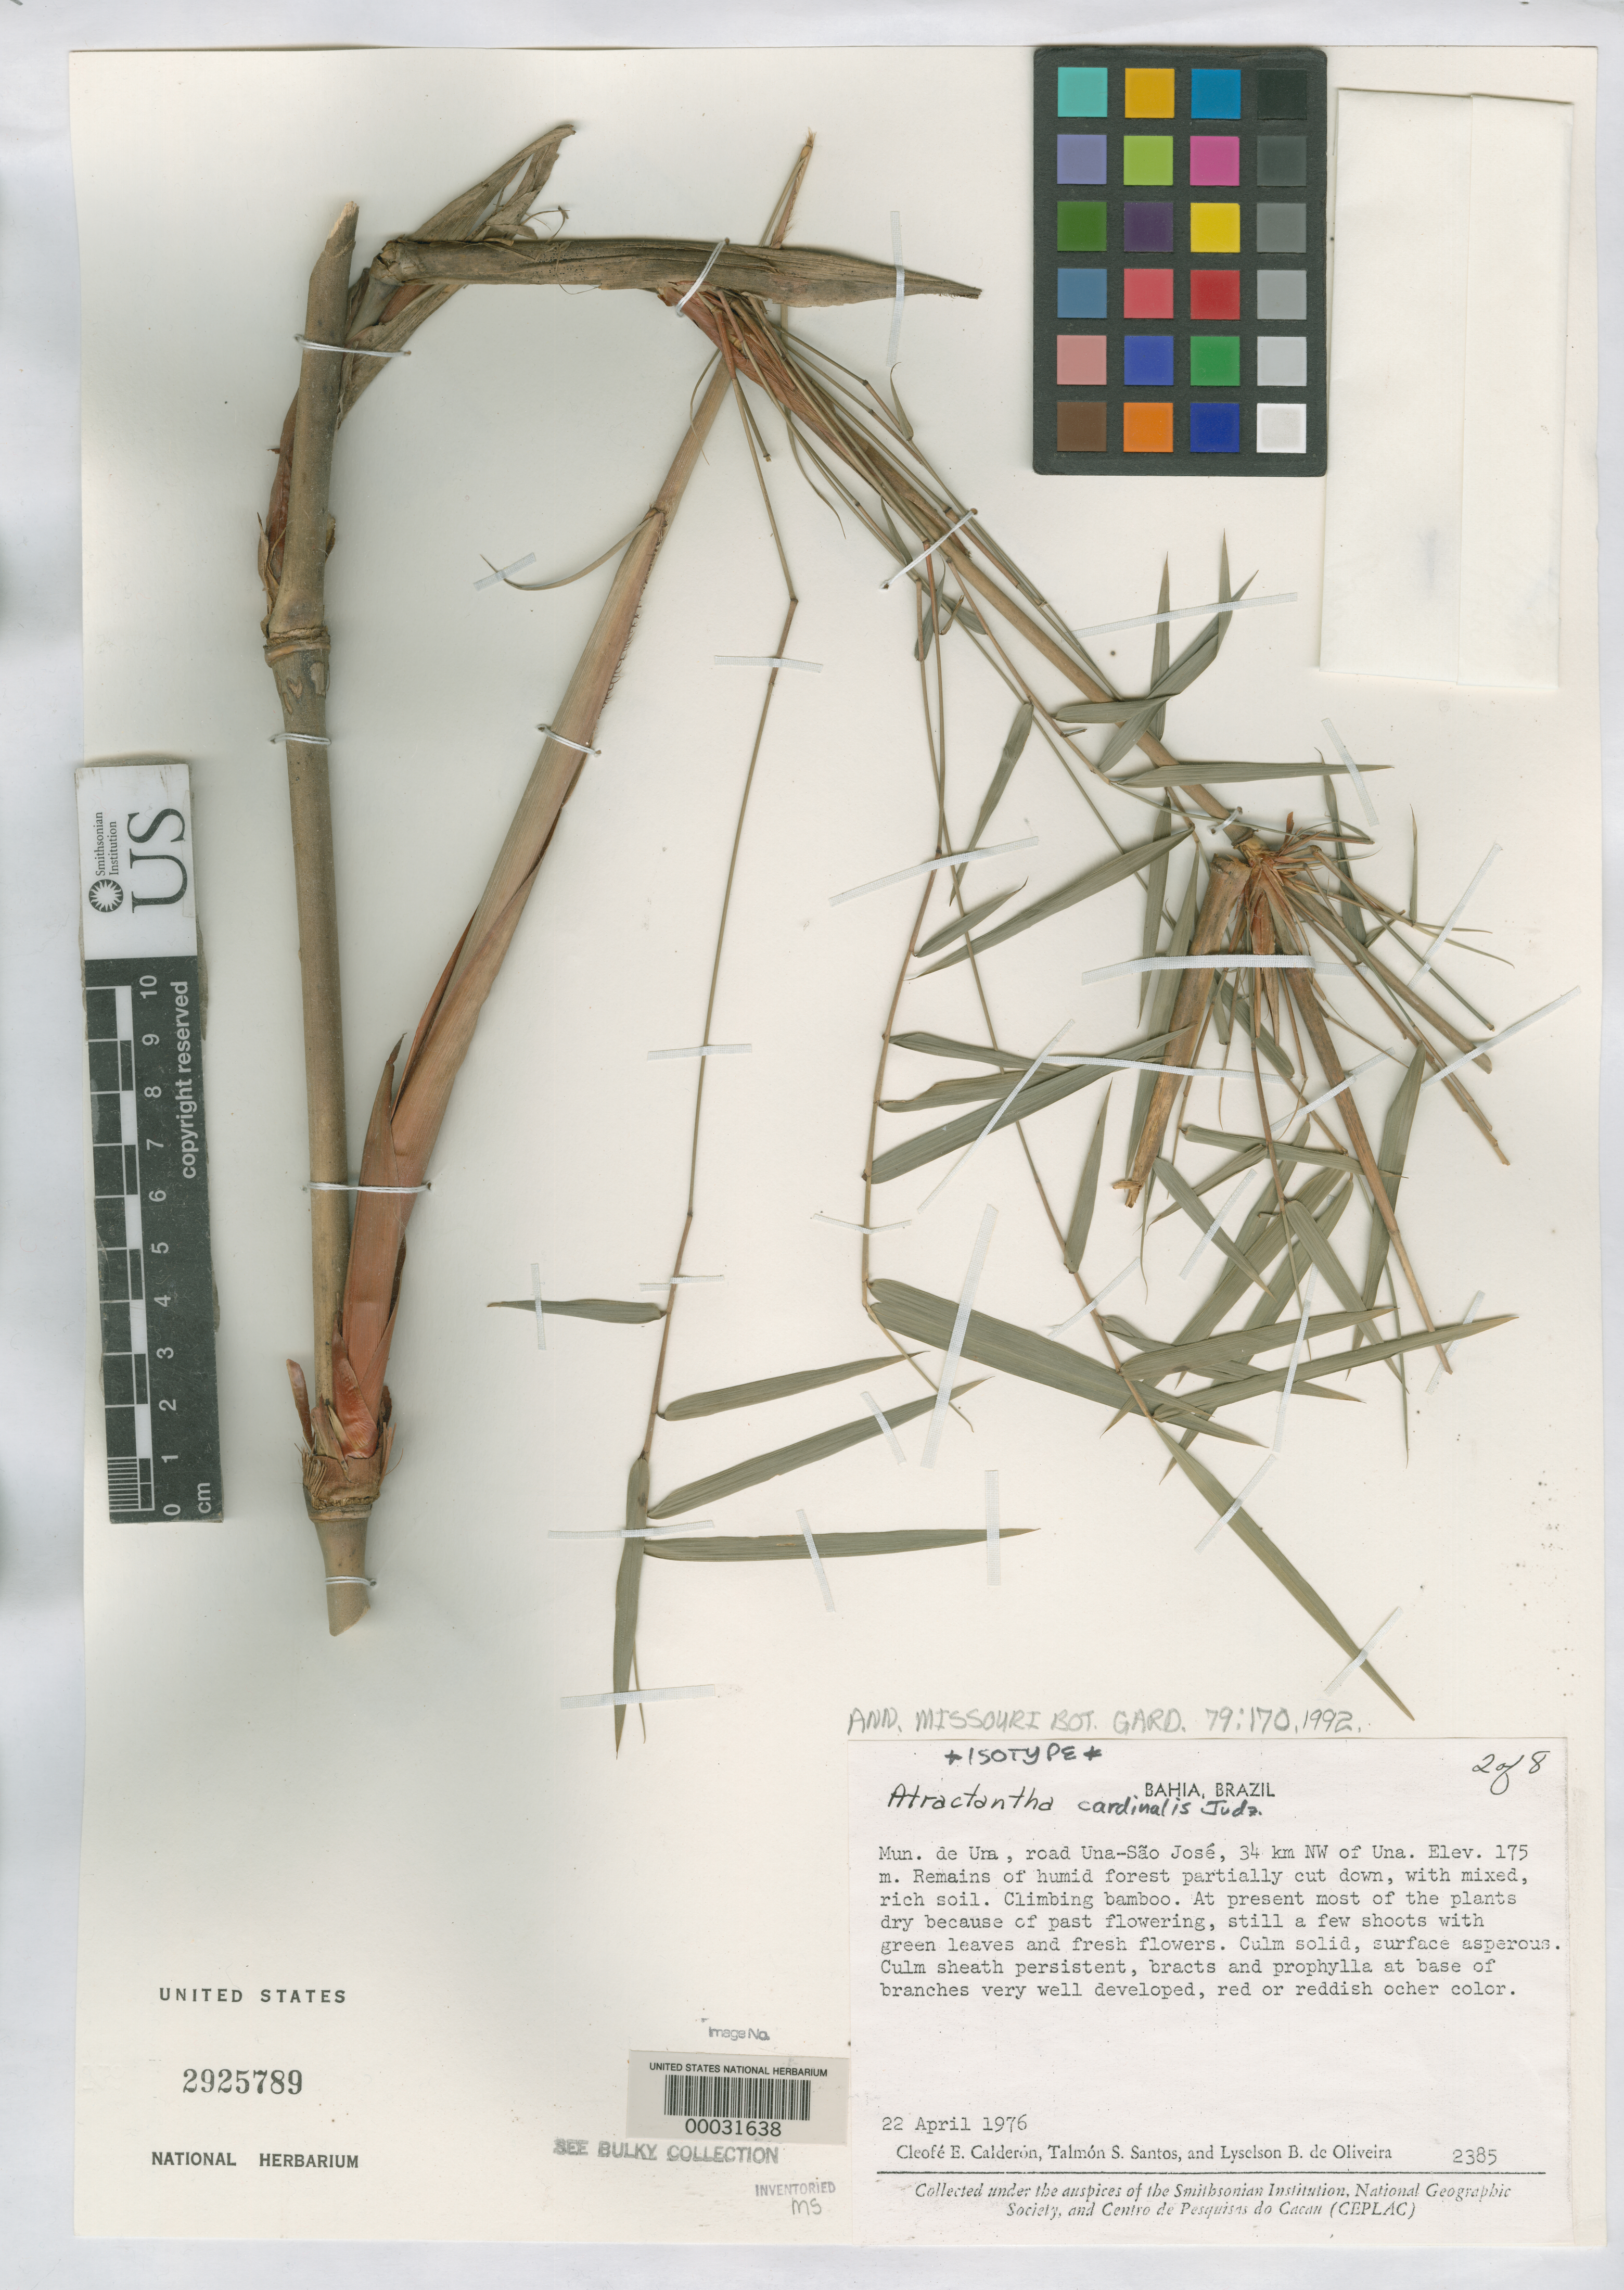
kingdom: Plantae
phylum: Tracheophyta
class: Liliopsida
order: Poales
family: Poaceae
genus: Atractantha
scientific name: Atractantha cardinalis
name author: Judz.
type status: Isotype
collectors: C. E. Calderón, T. S. Santos & L. Oliveira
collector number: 2385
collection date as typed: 22 Apr 1976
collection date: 1976-04-22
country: Brazil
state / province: Bahia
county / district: Una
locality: Una-Sao Jose road, 34 km NW of Una.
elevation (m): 175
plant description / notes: Additional type material filed separately with bulky bamboos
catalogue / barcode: US 2925789